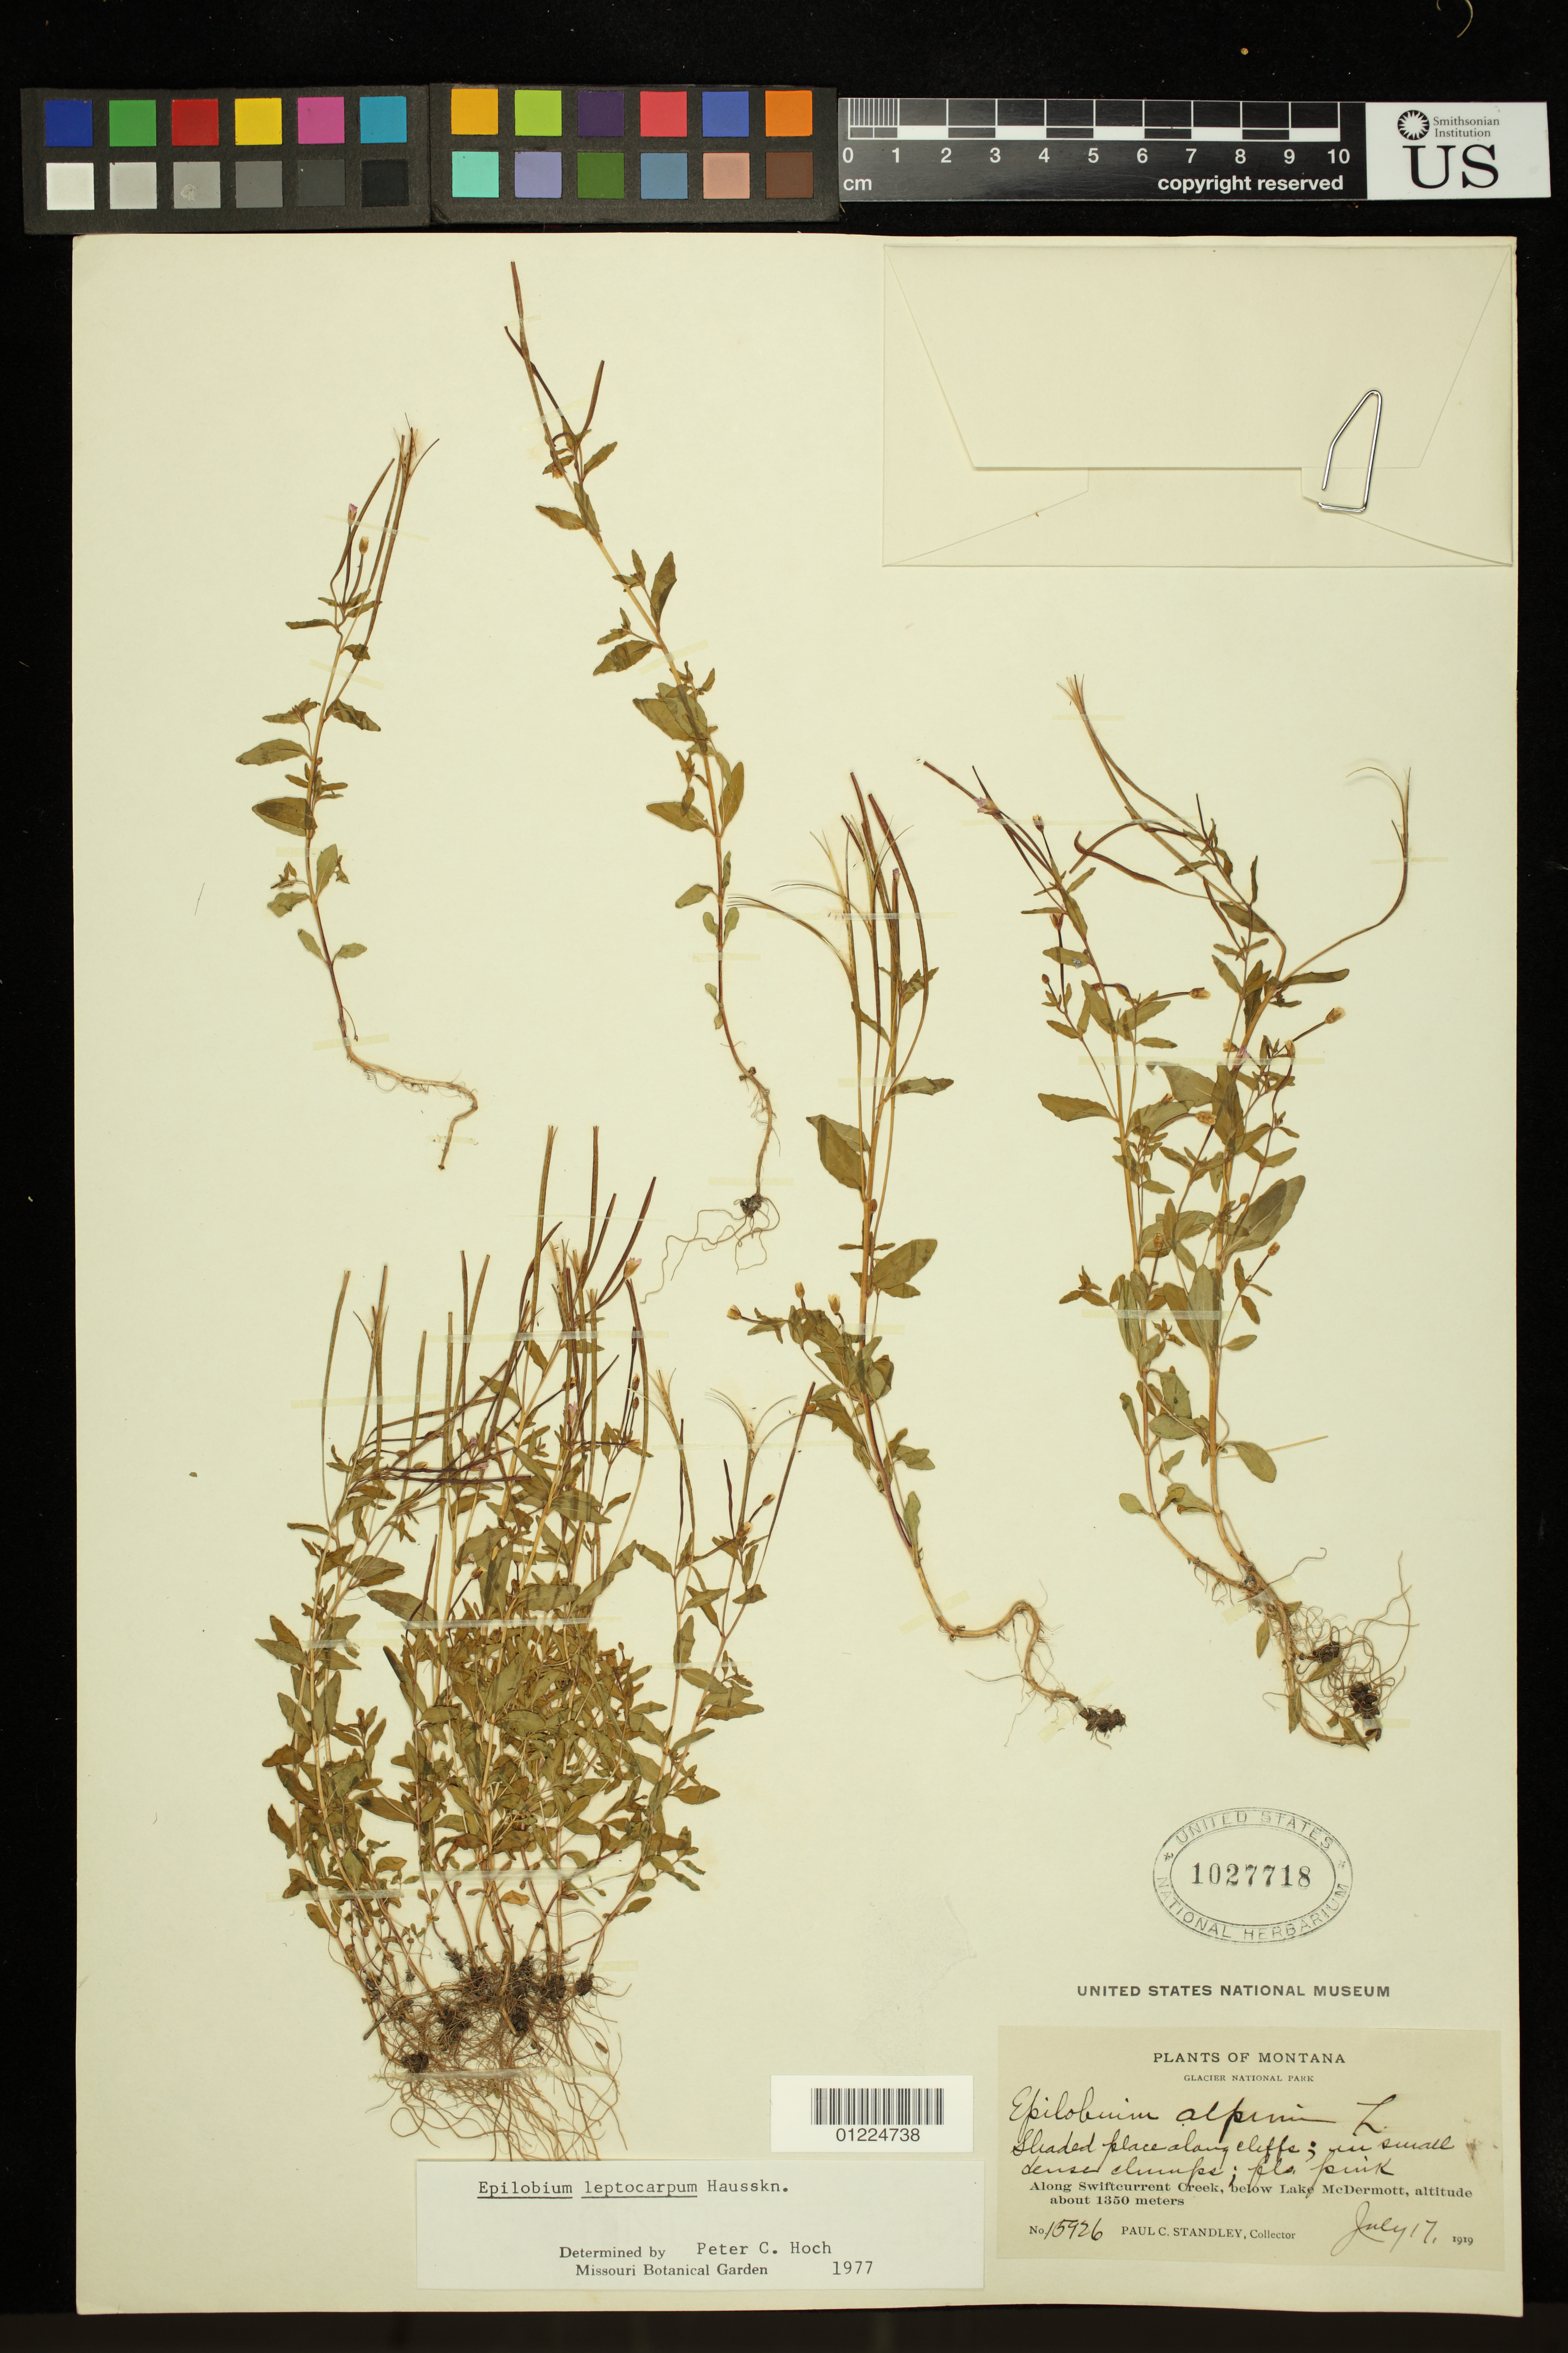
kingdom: Plantae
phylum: Tracheophyta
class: Magnoliopsida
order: Myrtales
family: Onagraceae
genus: Epilobium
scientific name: Epilobium leptocarpum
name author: Hausskn.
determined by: Hoch, P. C.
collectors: P. C. Standley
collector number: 15926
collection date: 1919-07-17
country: United States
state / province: Montana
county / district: Glacier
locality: Glacier National Park, along Swiftcurrent Creek, below Lake McDermott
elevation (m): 1350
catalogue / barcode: US 1027718